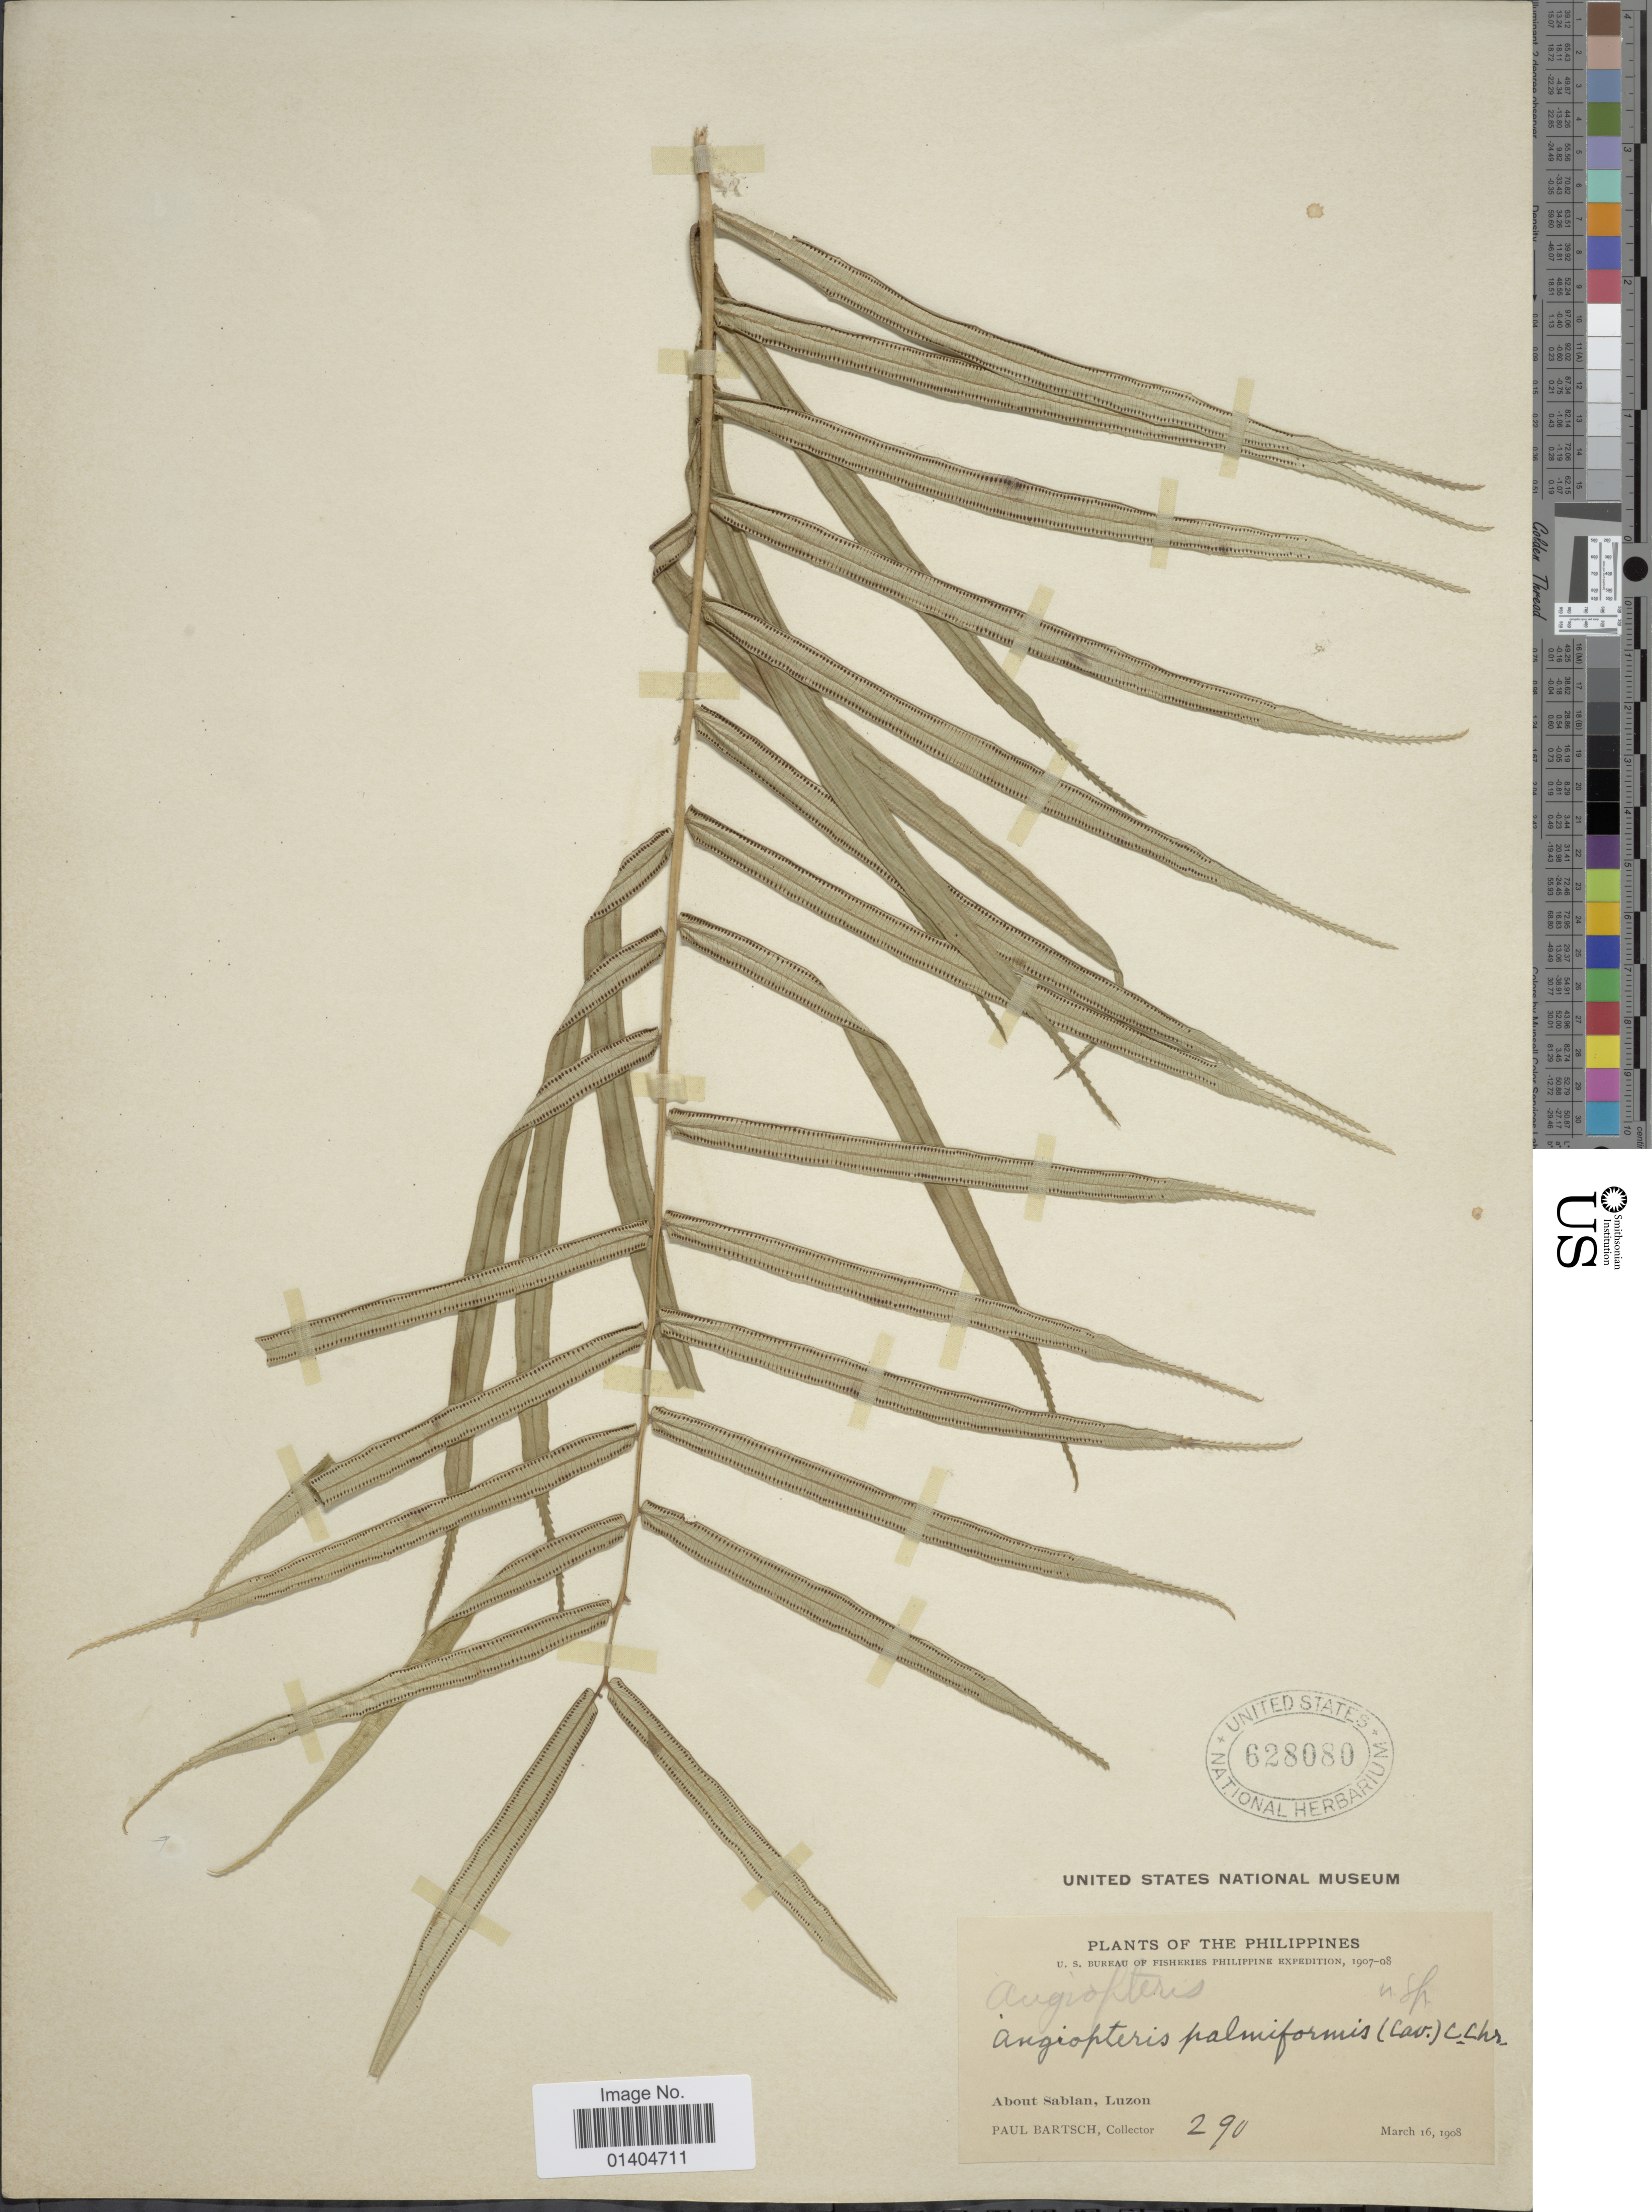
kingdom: Plantae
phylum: Tracheophyta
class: Polypodiopsida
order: Marattiales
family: Marattiaceae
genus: Angiopteris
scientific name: Angiopteris palmiformis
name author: (Cav.) C. Chr.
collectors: P. Bartsch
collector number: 290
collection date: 1908-03-16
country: Philippines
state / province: Central Luzon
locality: The Philippines, About Sablan, Luzon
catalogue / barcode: US 628080